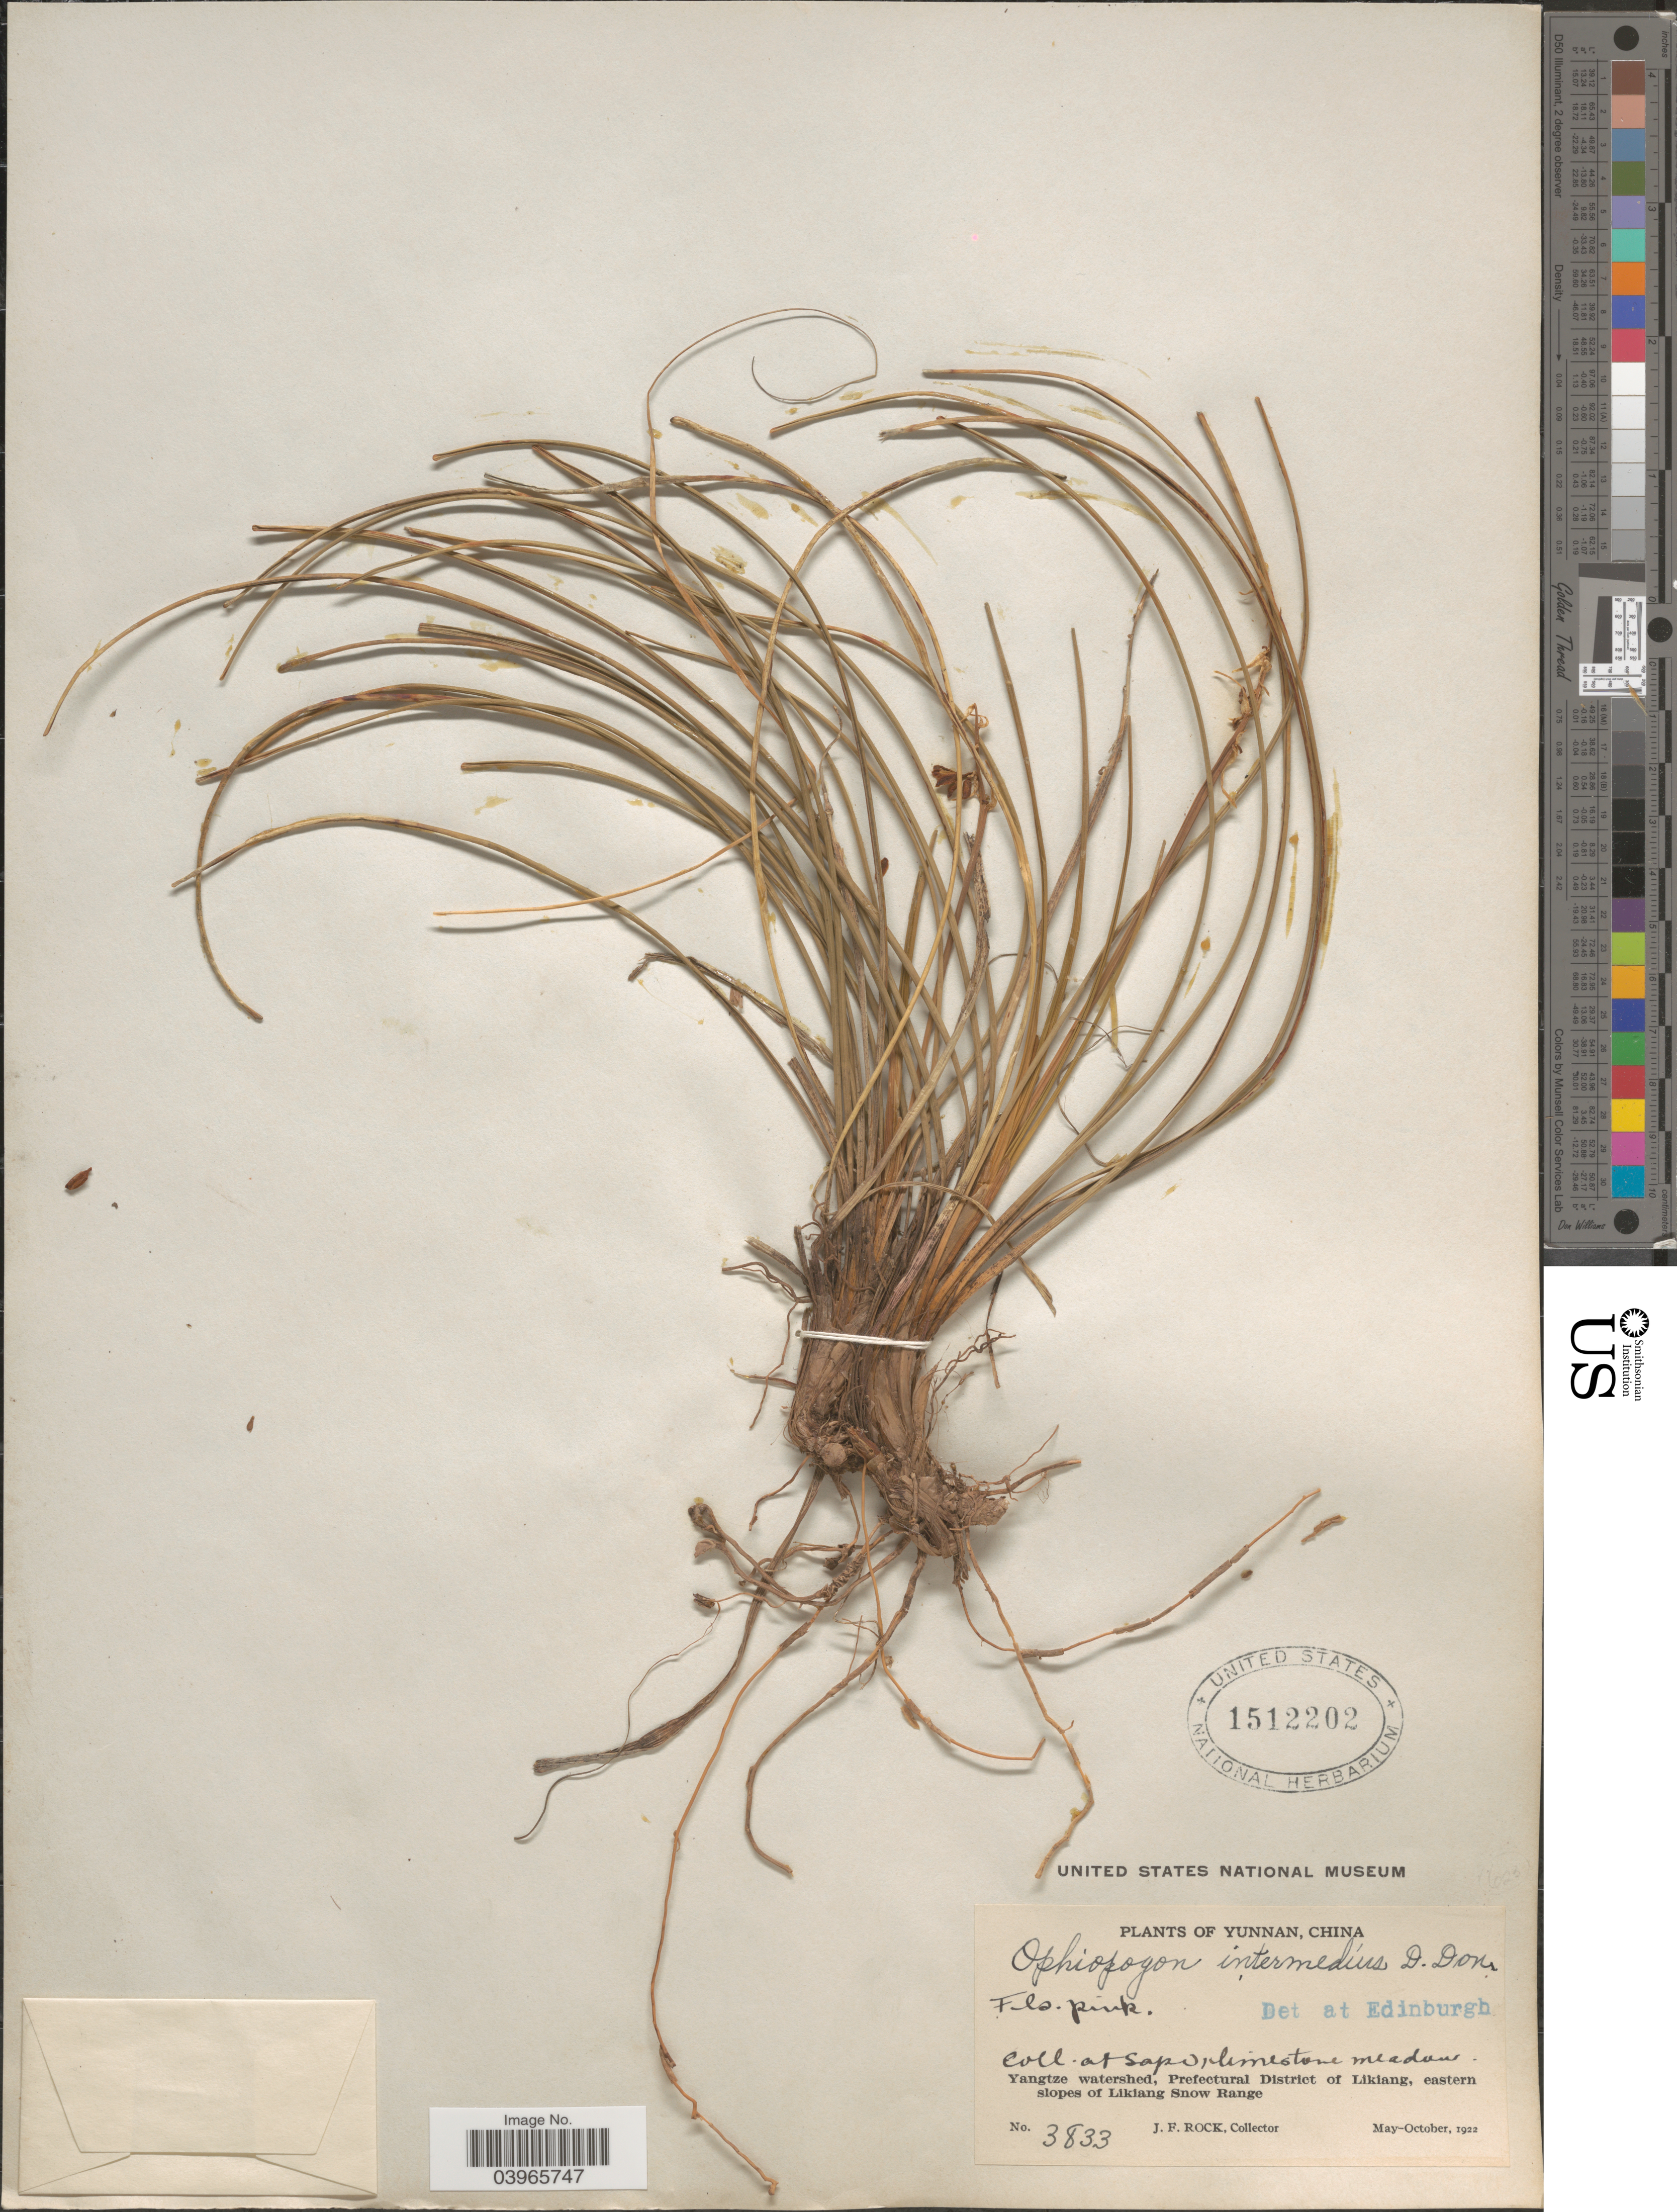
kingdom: Plantae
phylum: Tracheophyta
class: Liliopsida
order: Asparagales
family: Asparagaceae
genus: Ophiopogon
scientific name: Ophiopogon intermedius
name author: D. Don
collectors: J. Rock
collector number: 3833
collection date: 1922-05/1922-10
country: China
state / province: Yunnan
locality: At Saporlimestone [interpreted] meadow. Yangtze watershed, Prefectural District, District of Likiang, eastern slopes of Likiang Snow Range.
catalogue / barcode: US 1512202